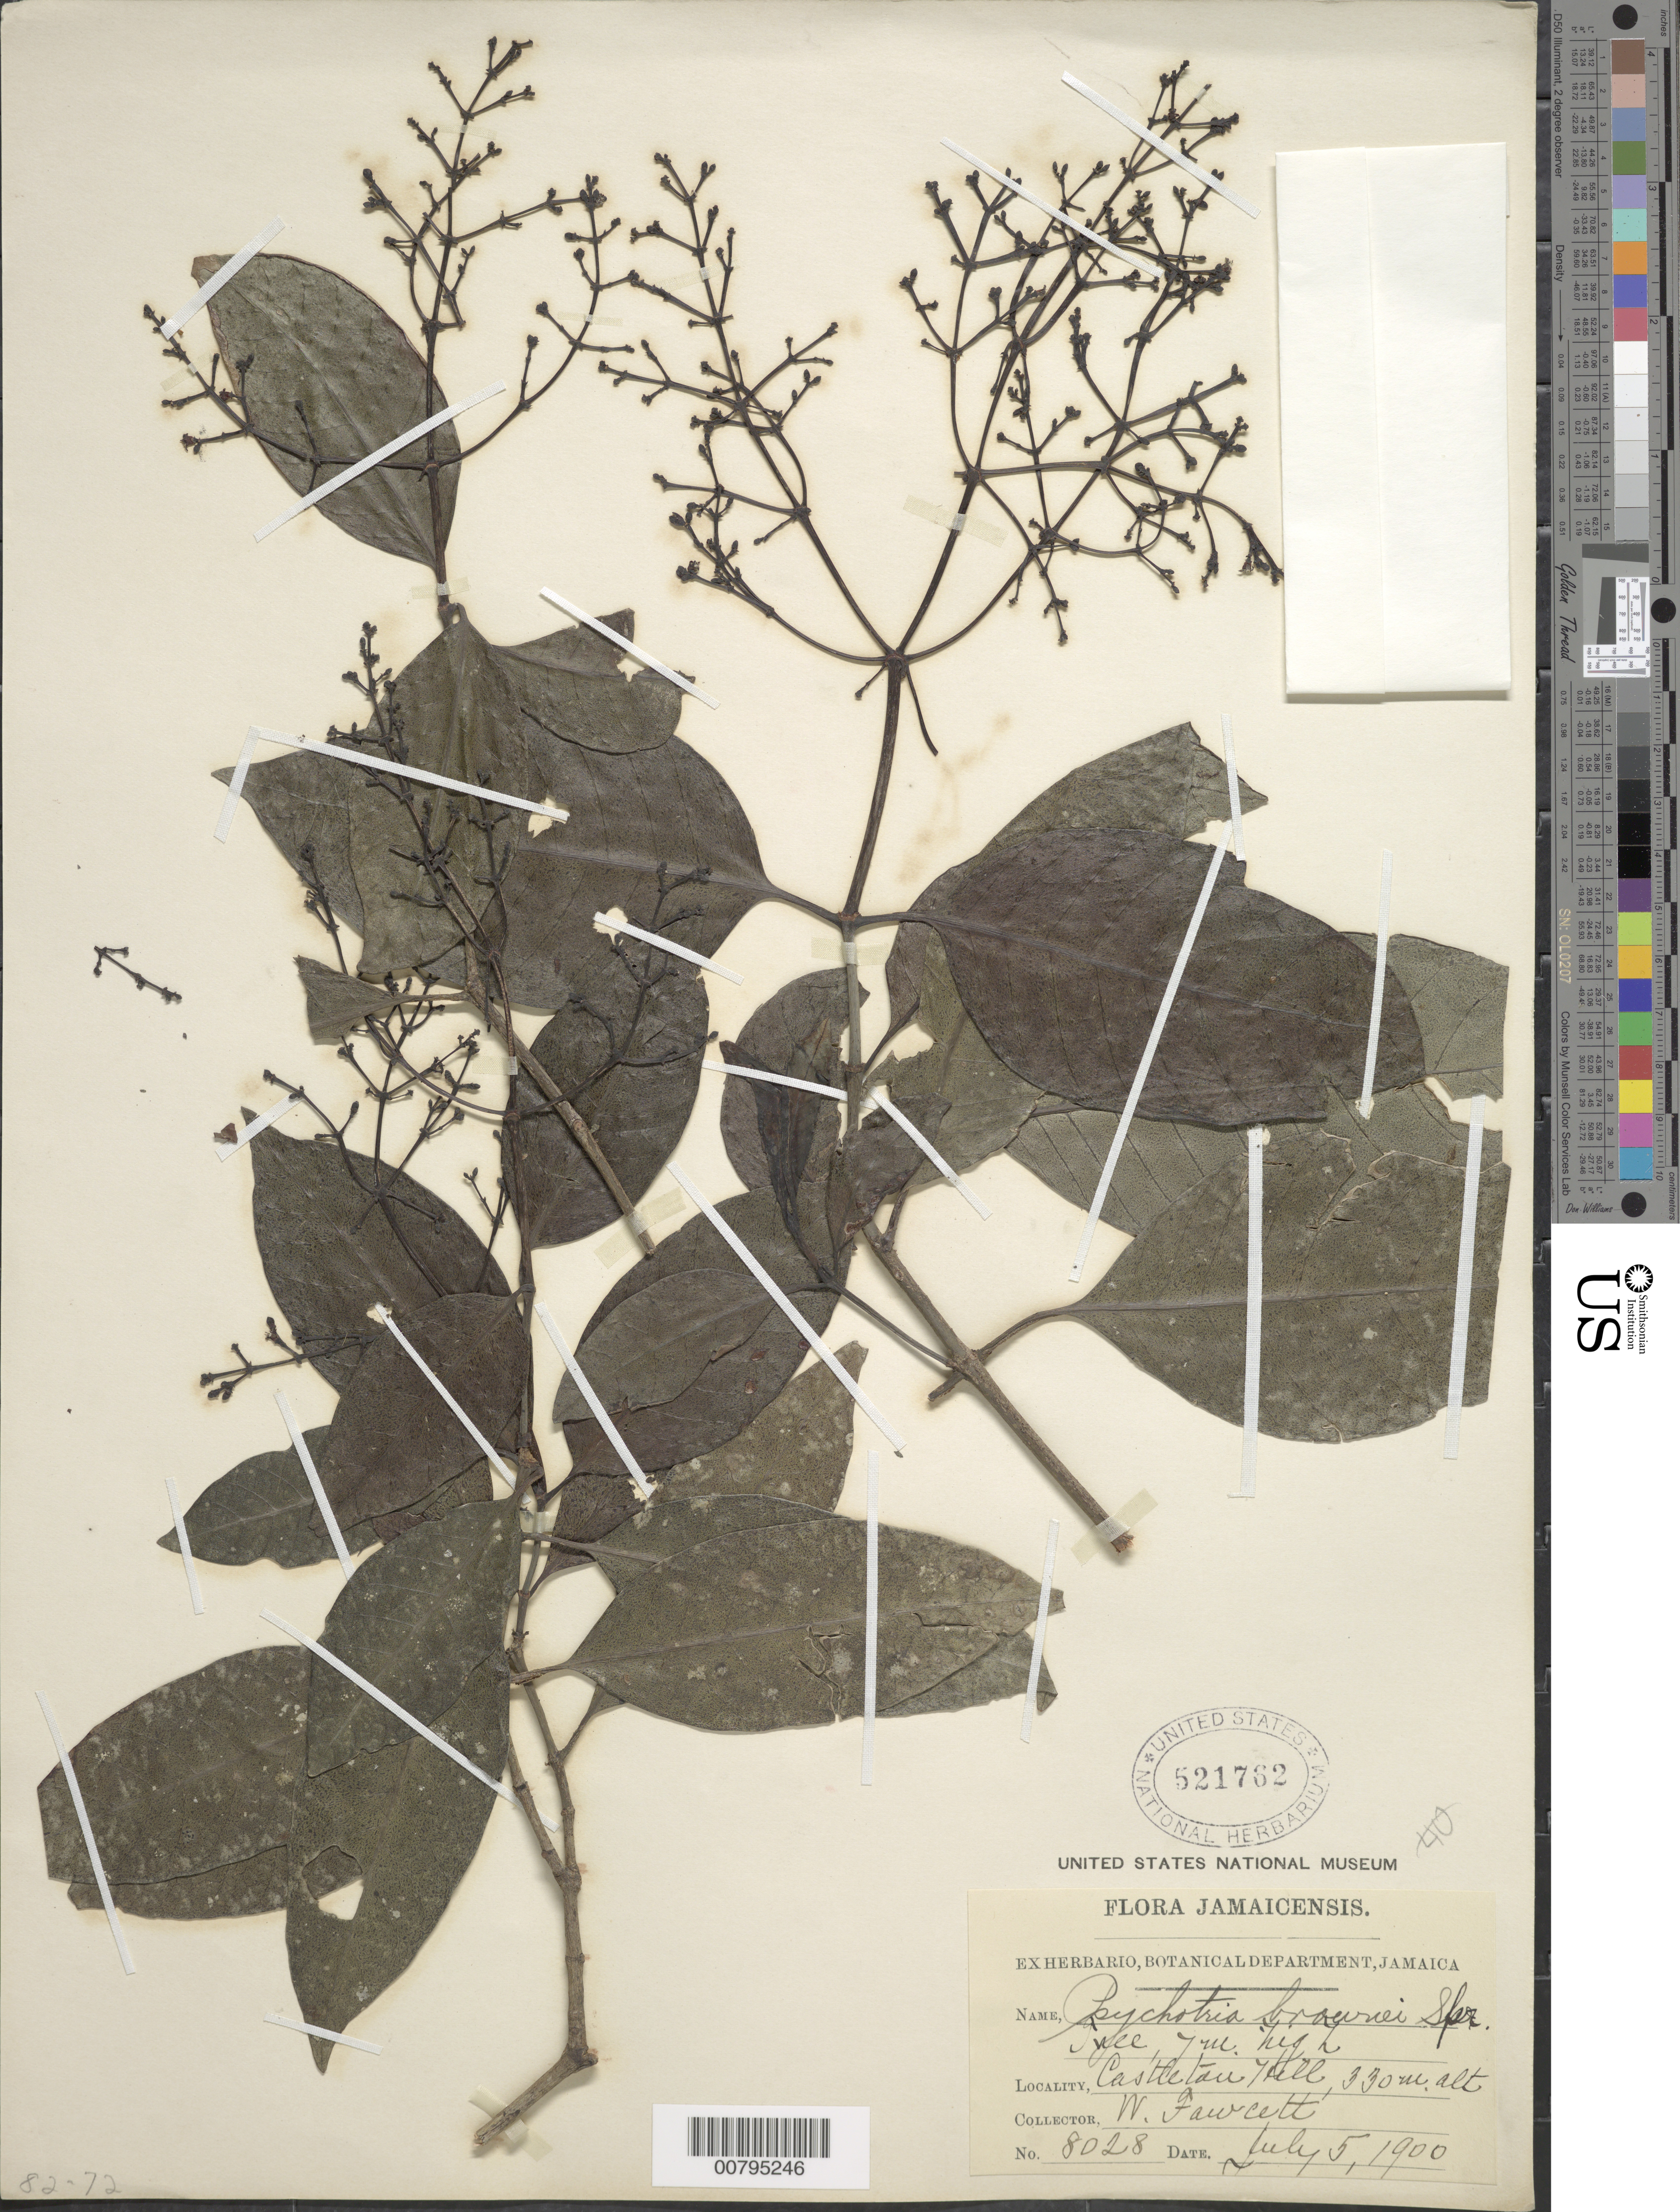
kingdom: Plantae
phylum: Tracheophyta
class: Magnoliopsida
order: Gentianales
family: Rubiaceae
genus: Psychotria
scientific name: Psychotria glabrata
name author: Sw.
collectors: W. Fawcett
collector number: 8028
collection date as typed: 05 Jul 1900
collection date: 1900-07-05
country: Jamaica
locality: Castle tau Hill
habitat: Hill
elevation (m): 330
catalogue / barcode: US 521762